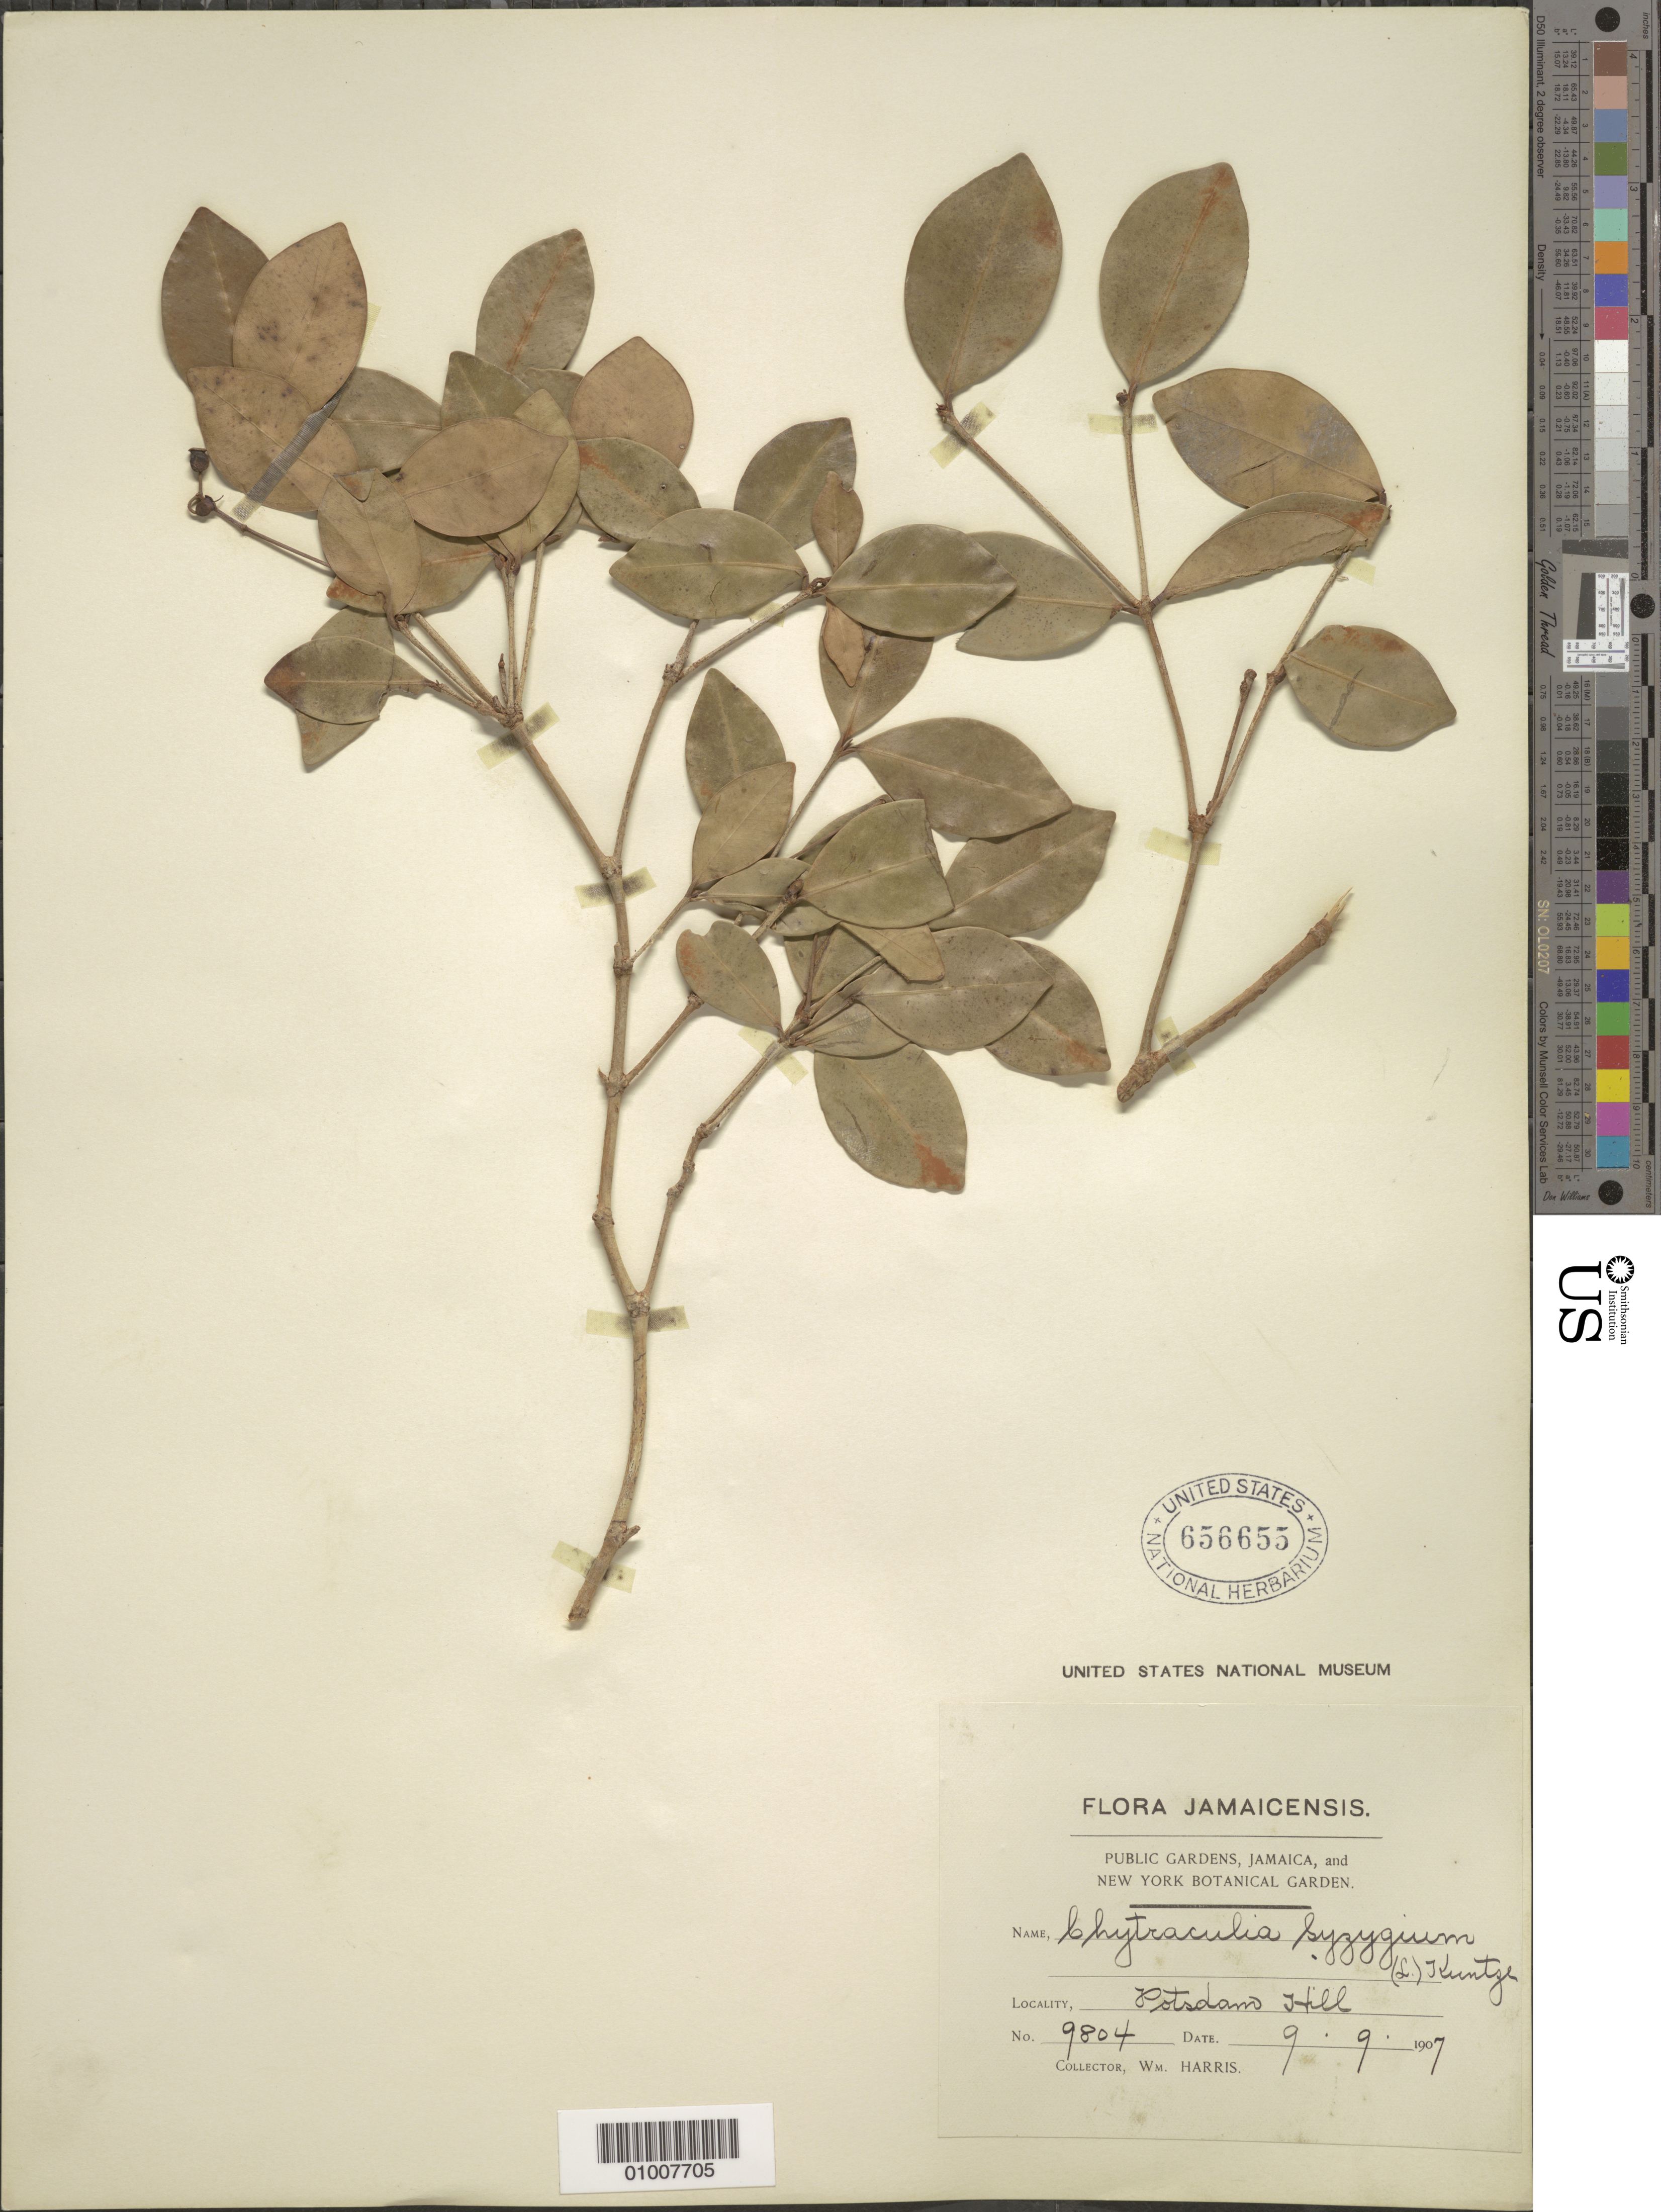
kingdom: Plantae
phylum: Tracheophyta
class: Magnoliopsida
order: Myrtales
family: Myrtaceae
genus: Myrcia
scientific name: Myrcia zuzygium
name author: (L.) A.R. Lourenço & E. Lucas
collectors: W. H. Harris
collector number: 9804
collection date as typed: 09 Sep 1907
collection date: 1907-09-09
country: Jamaica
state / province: Saint Catherine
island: Jamaica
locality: Potsdam Hill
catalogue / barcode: US 656655